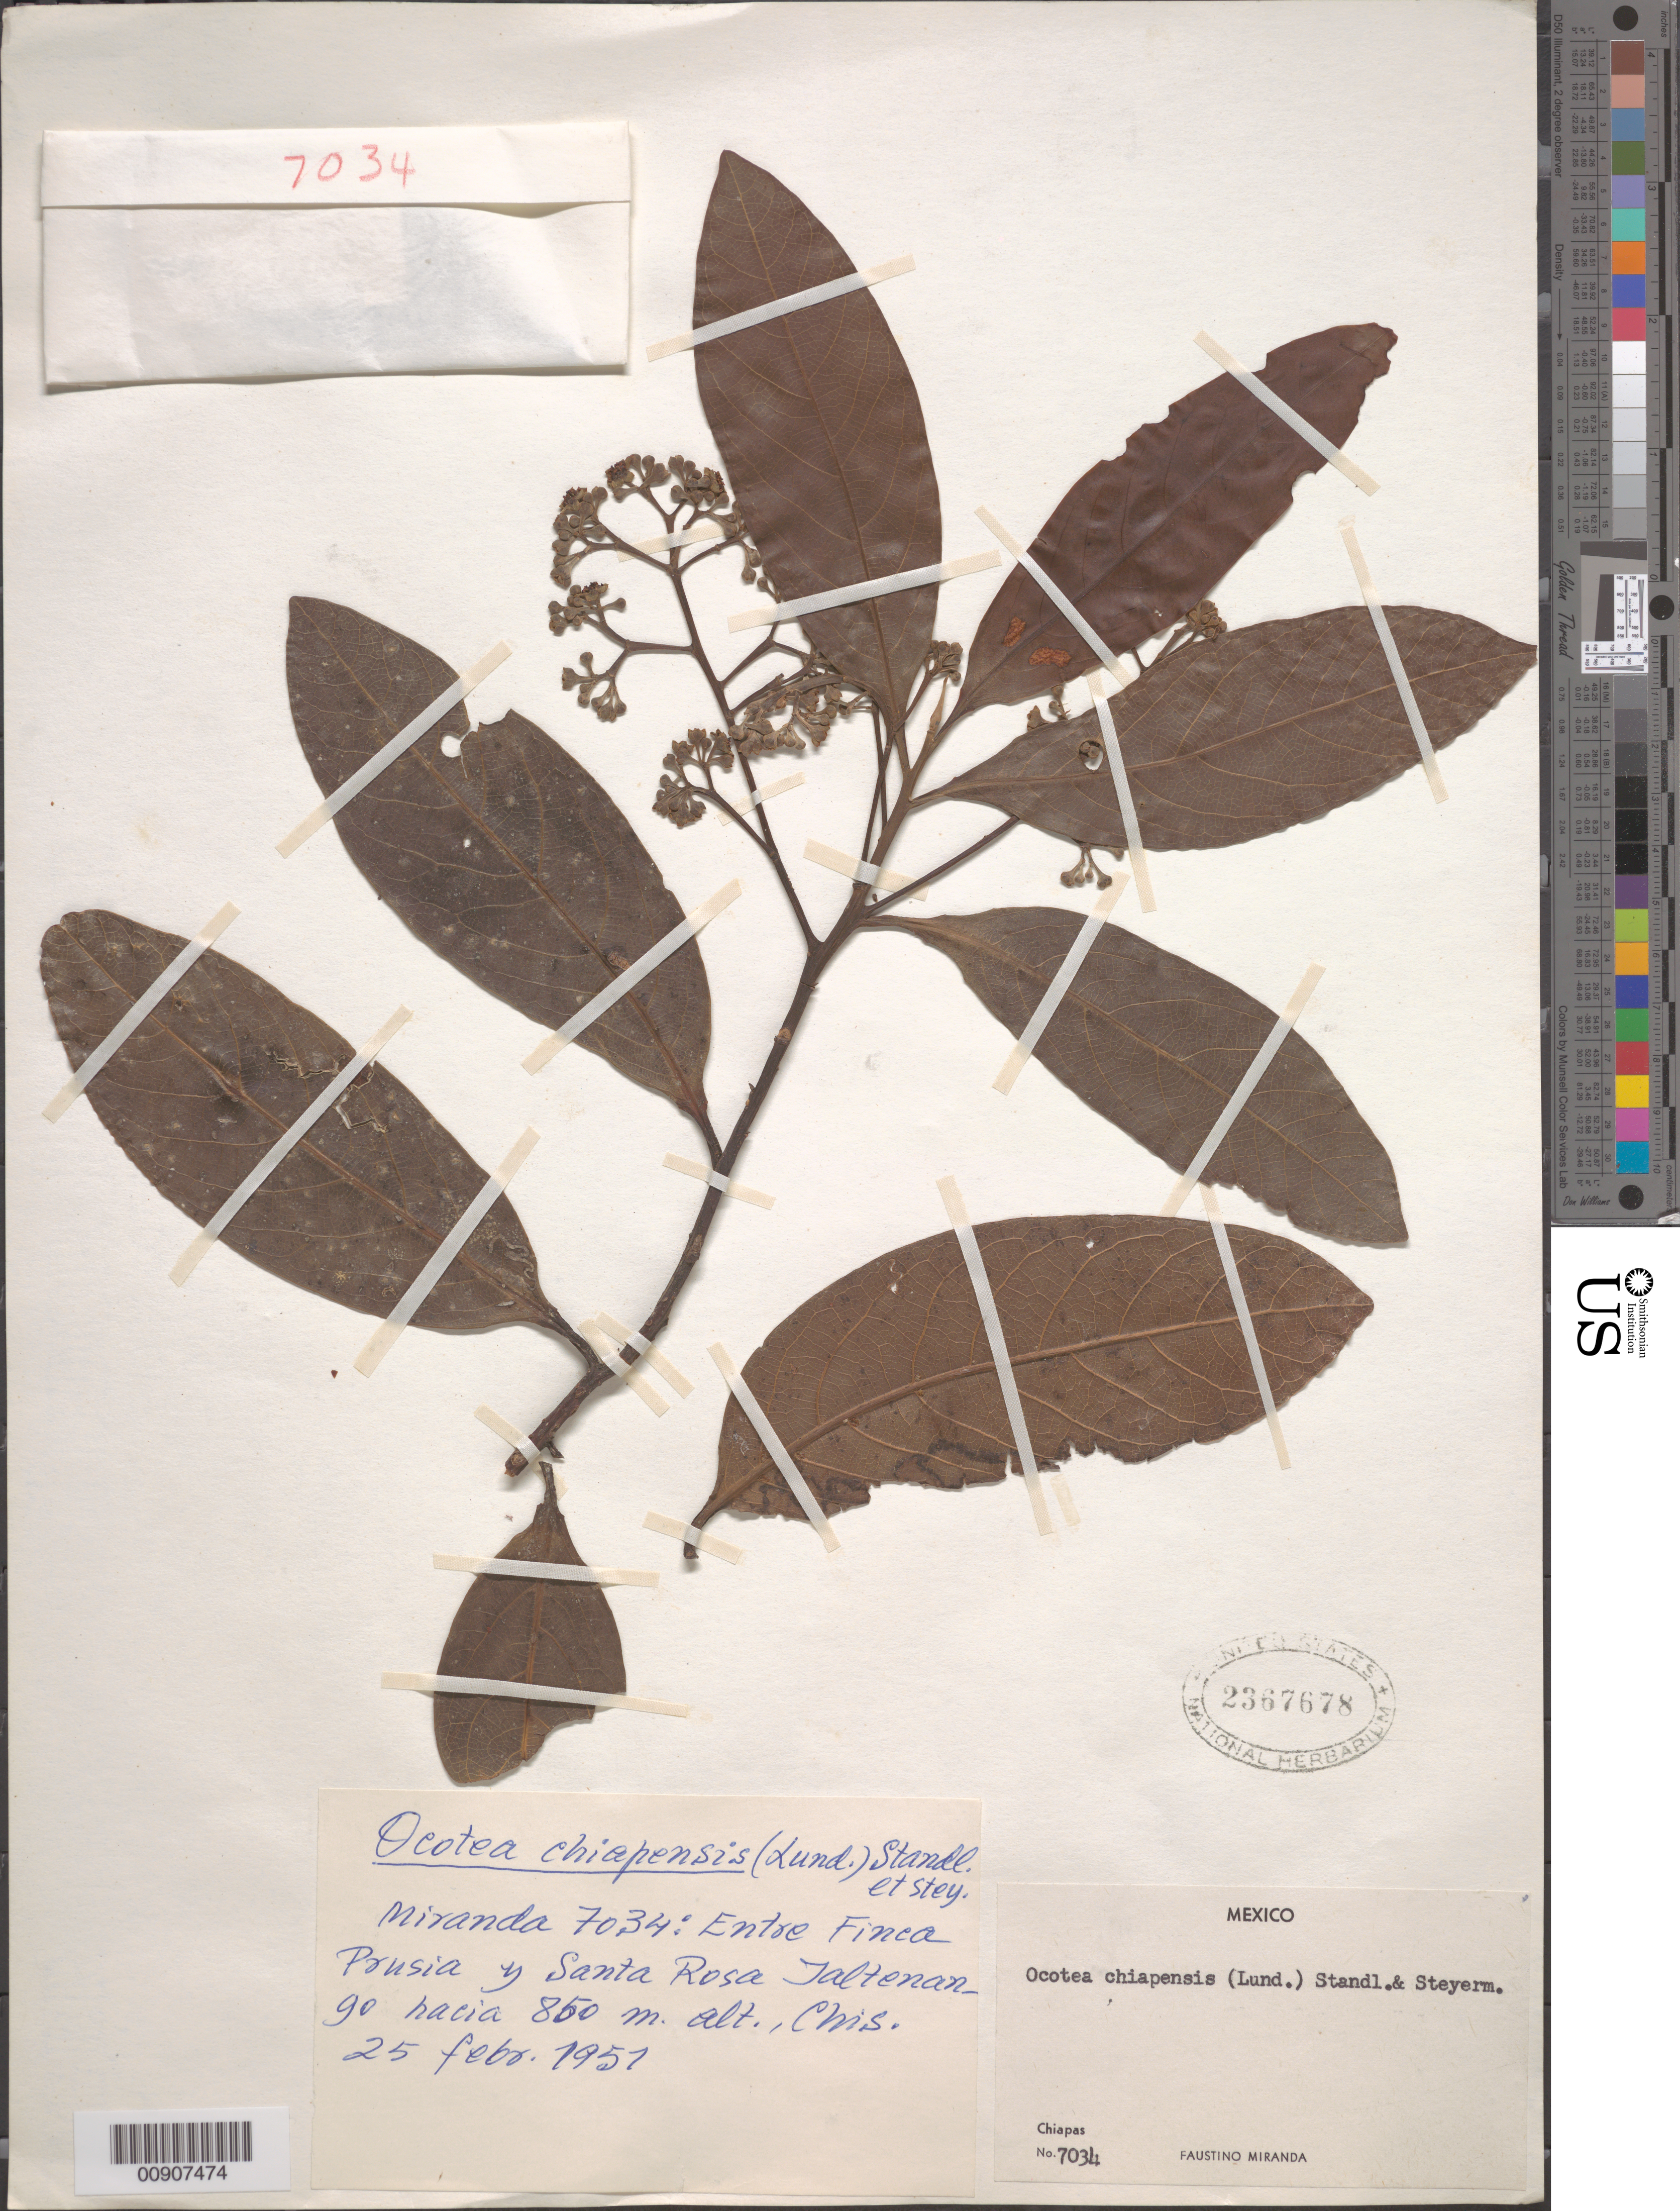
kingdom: Plantae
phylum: Tracheophyta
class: Magnoliopsida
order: Laurales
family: Lauraceae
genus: Ocotea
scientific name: Ocotea chiapensis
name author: (Lundell) Standl. & Steyerm.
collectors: Miranda G., F.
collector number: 7034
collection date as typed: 25 Feb 1951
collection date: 1951-02-25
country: Mexico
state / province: Chiapas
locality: Entre Finca Prusia y Santa Rosa Jaltenango, Chiapas.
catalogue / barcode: US 2367678